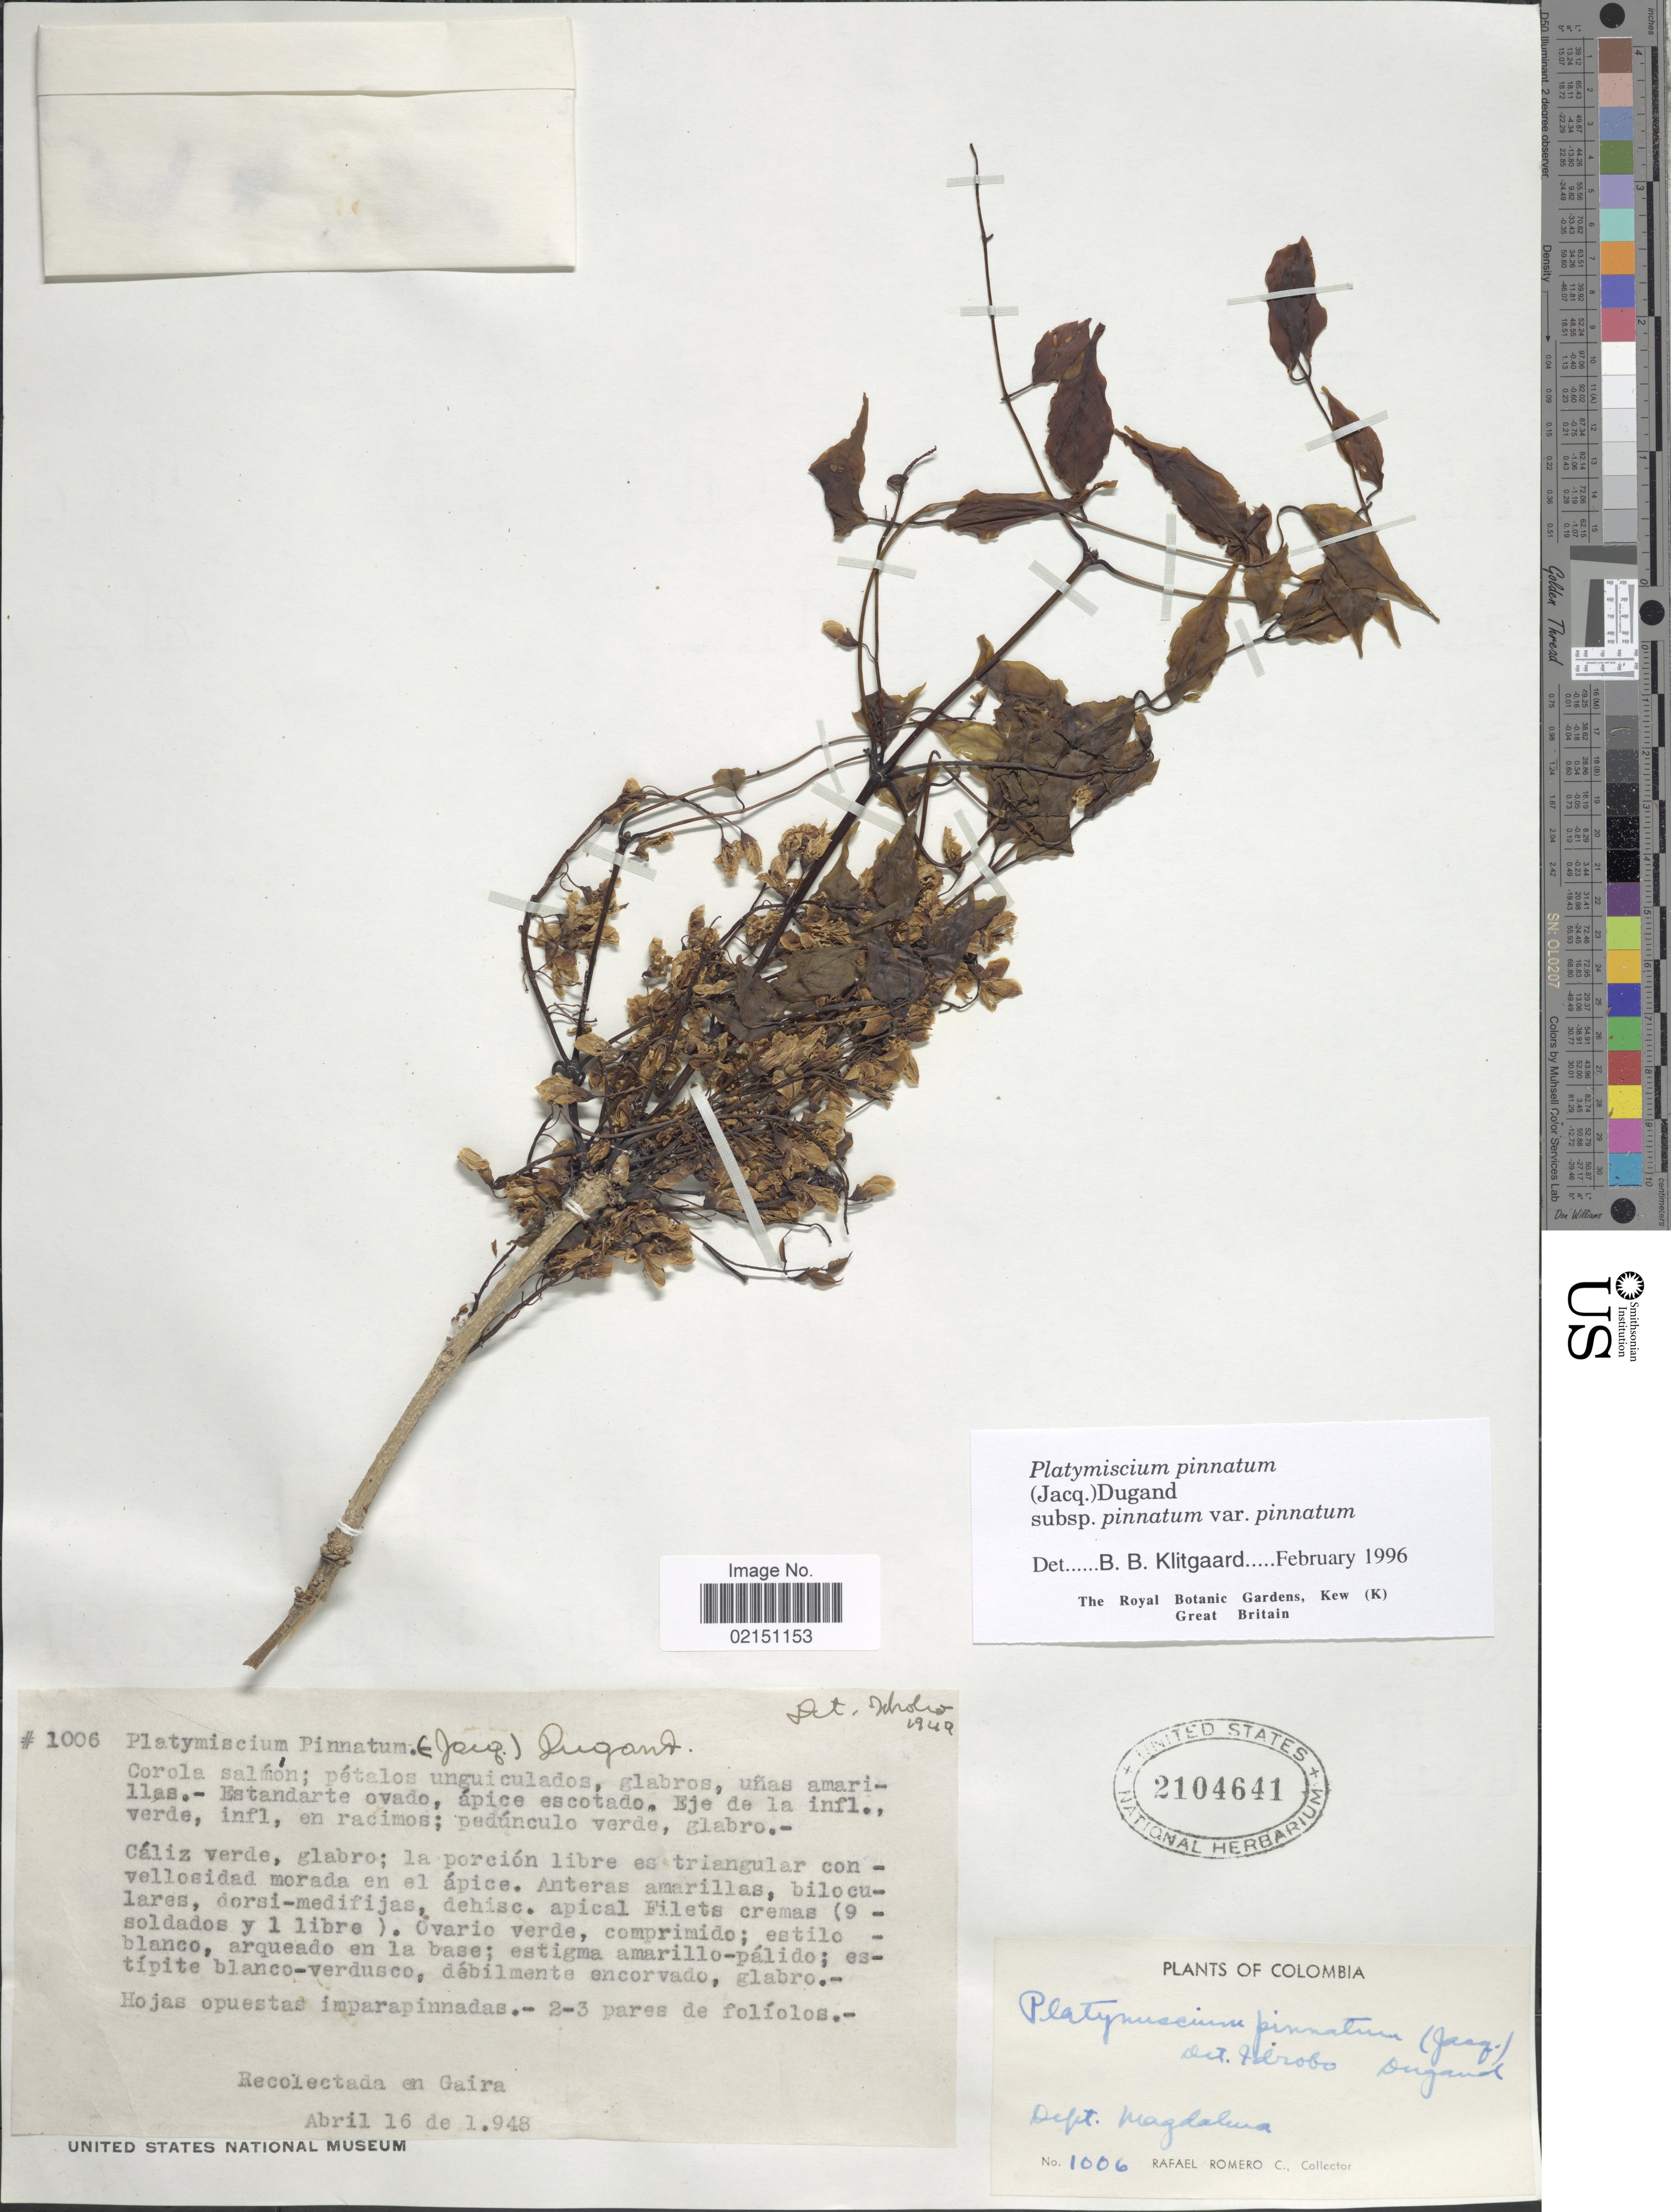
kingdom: Plantae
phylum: Tracheophyta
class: Magnoliopsida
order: Fabales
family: Fabaceae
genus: Platymiscium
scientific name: Platymiscium pinnatum var. pinnatum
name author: (Jacq.)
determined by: Klitgaard, B. B.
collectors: R. Romero Castañeda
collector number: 1006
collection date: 1948-04-16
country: Colombia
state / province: Magdalena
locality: Gaira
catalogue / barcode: US 2104641